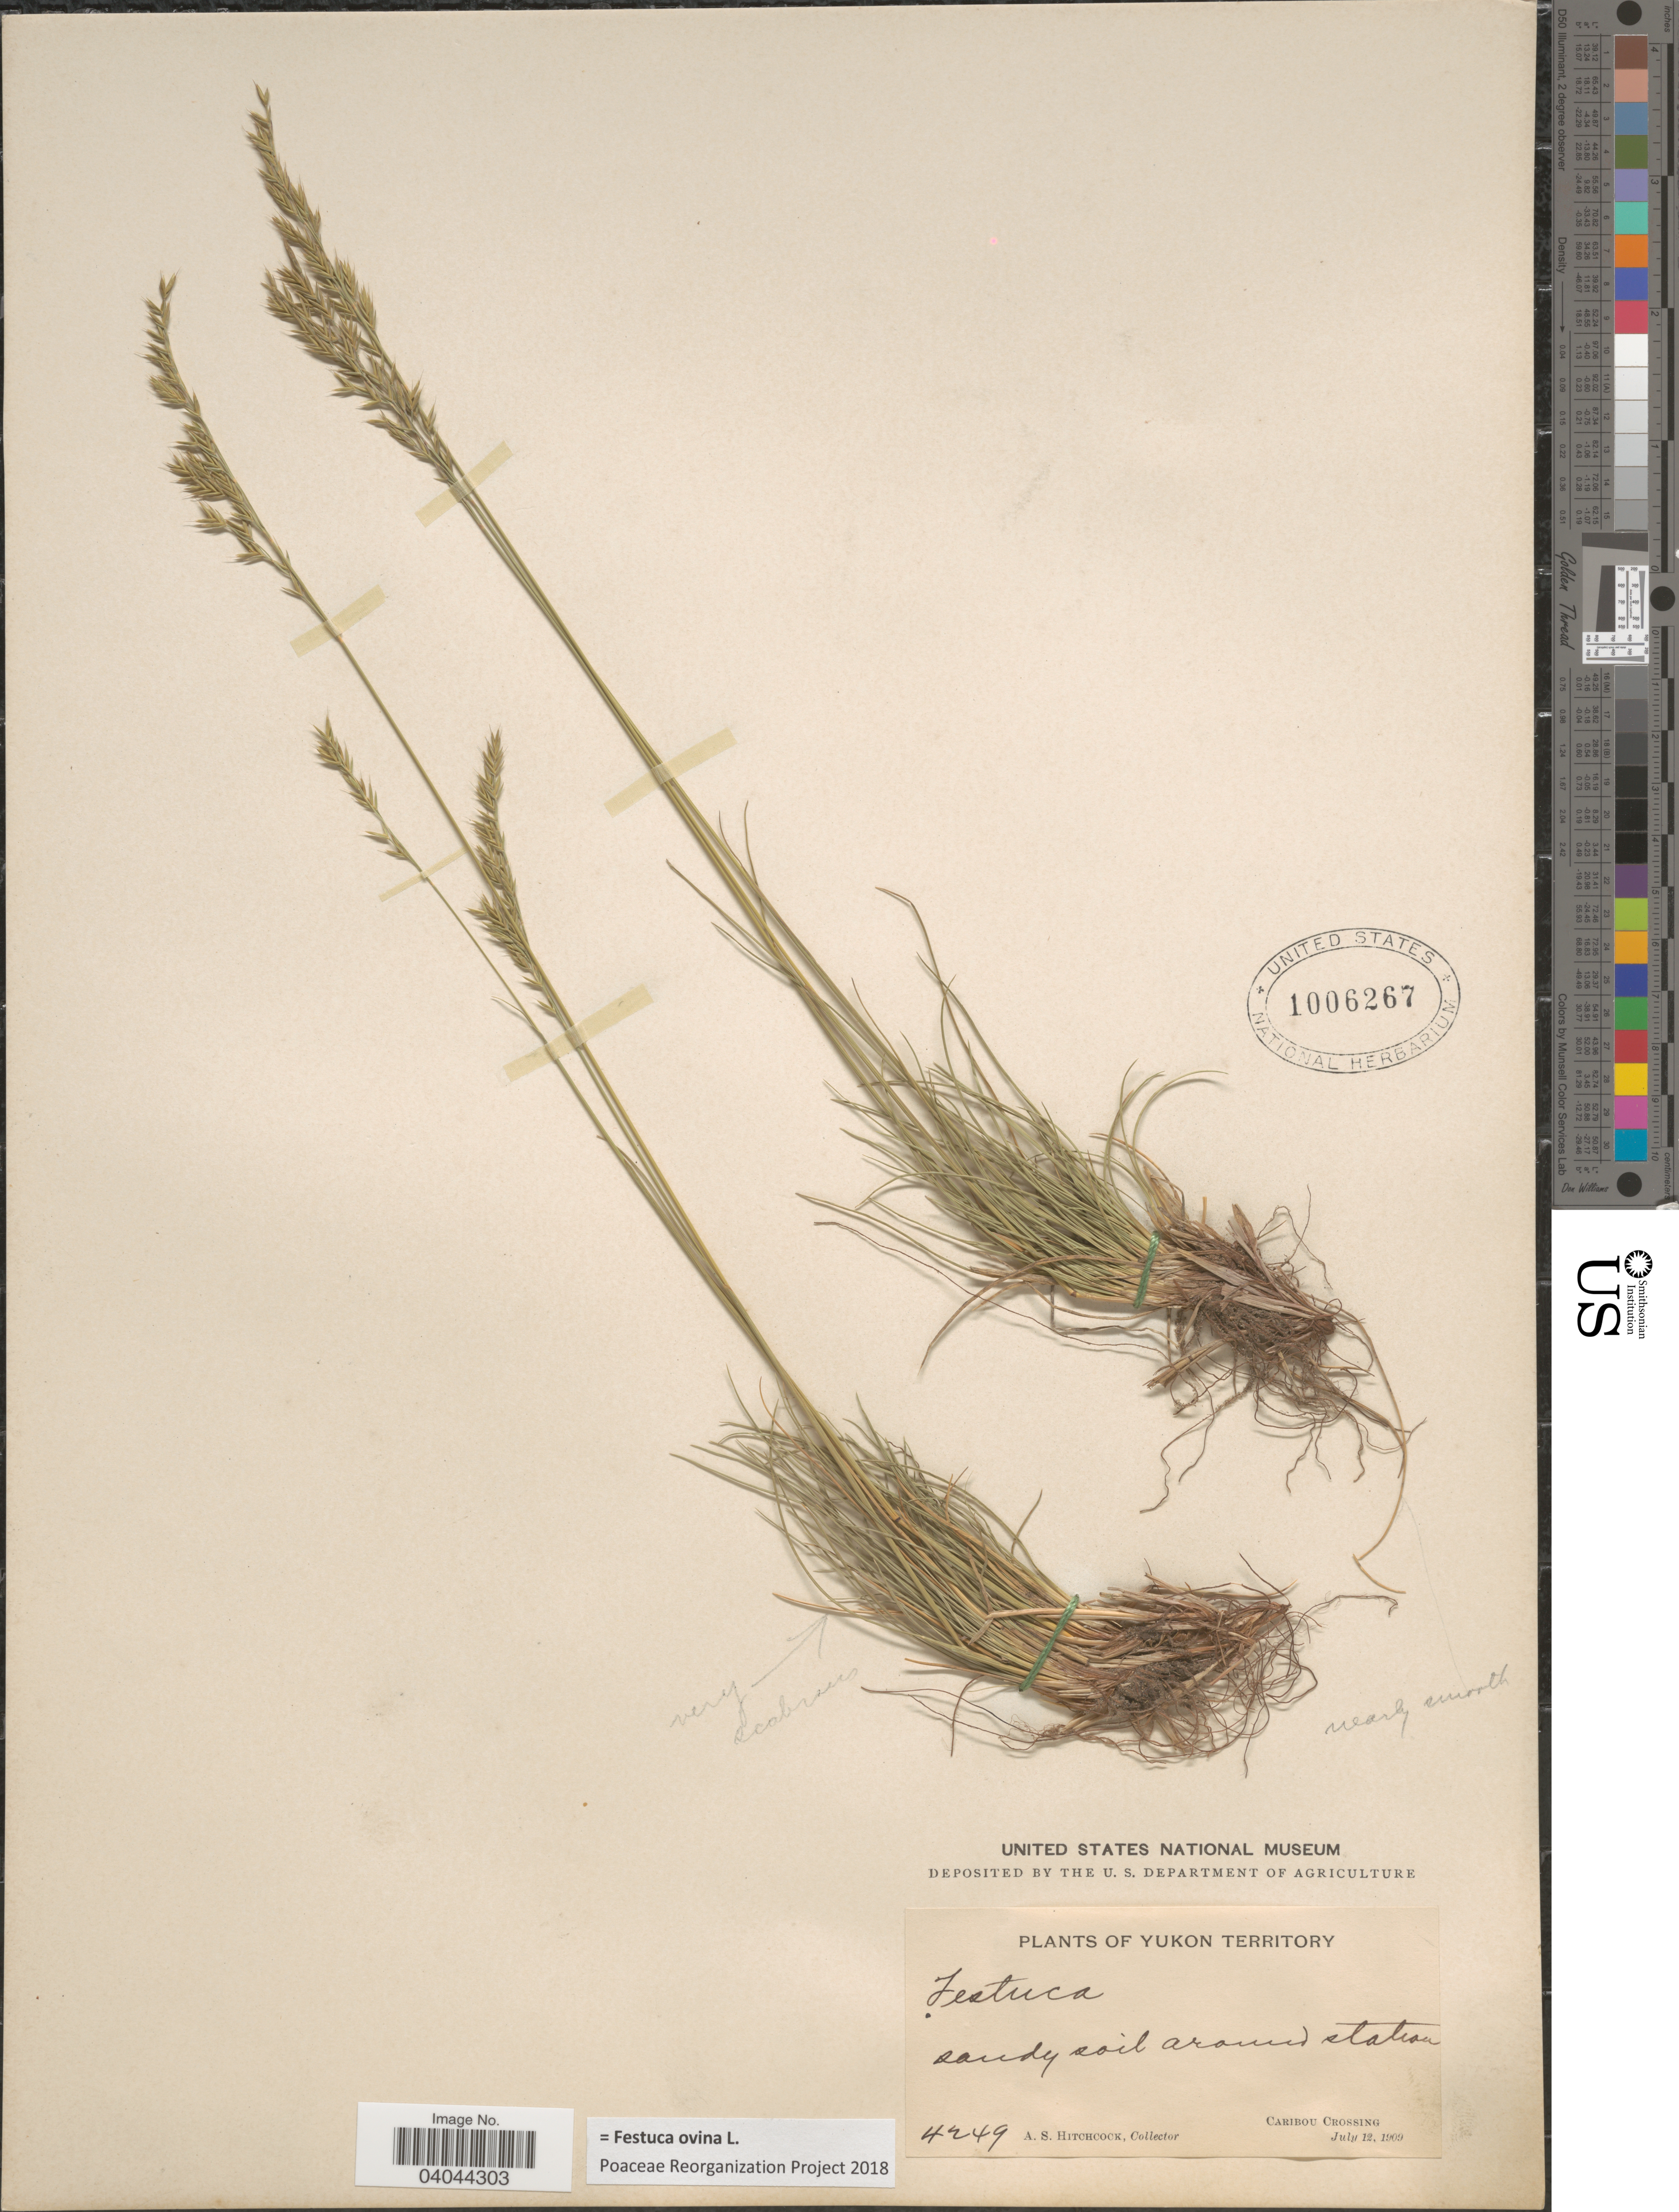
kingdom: Plantae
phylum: Tracheophyta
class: Liliopsida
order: Poales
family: Poaceae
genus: Festuca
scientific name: Festuca ovina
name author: L.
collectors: A. S. Hitchcock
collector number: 4249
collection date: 1909-07-12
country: Canada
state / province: Yukon Territory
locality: Sandy soil around station. Caribou Crossing.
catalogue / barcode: US 1006267